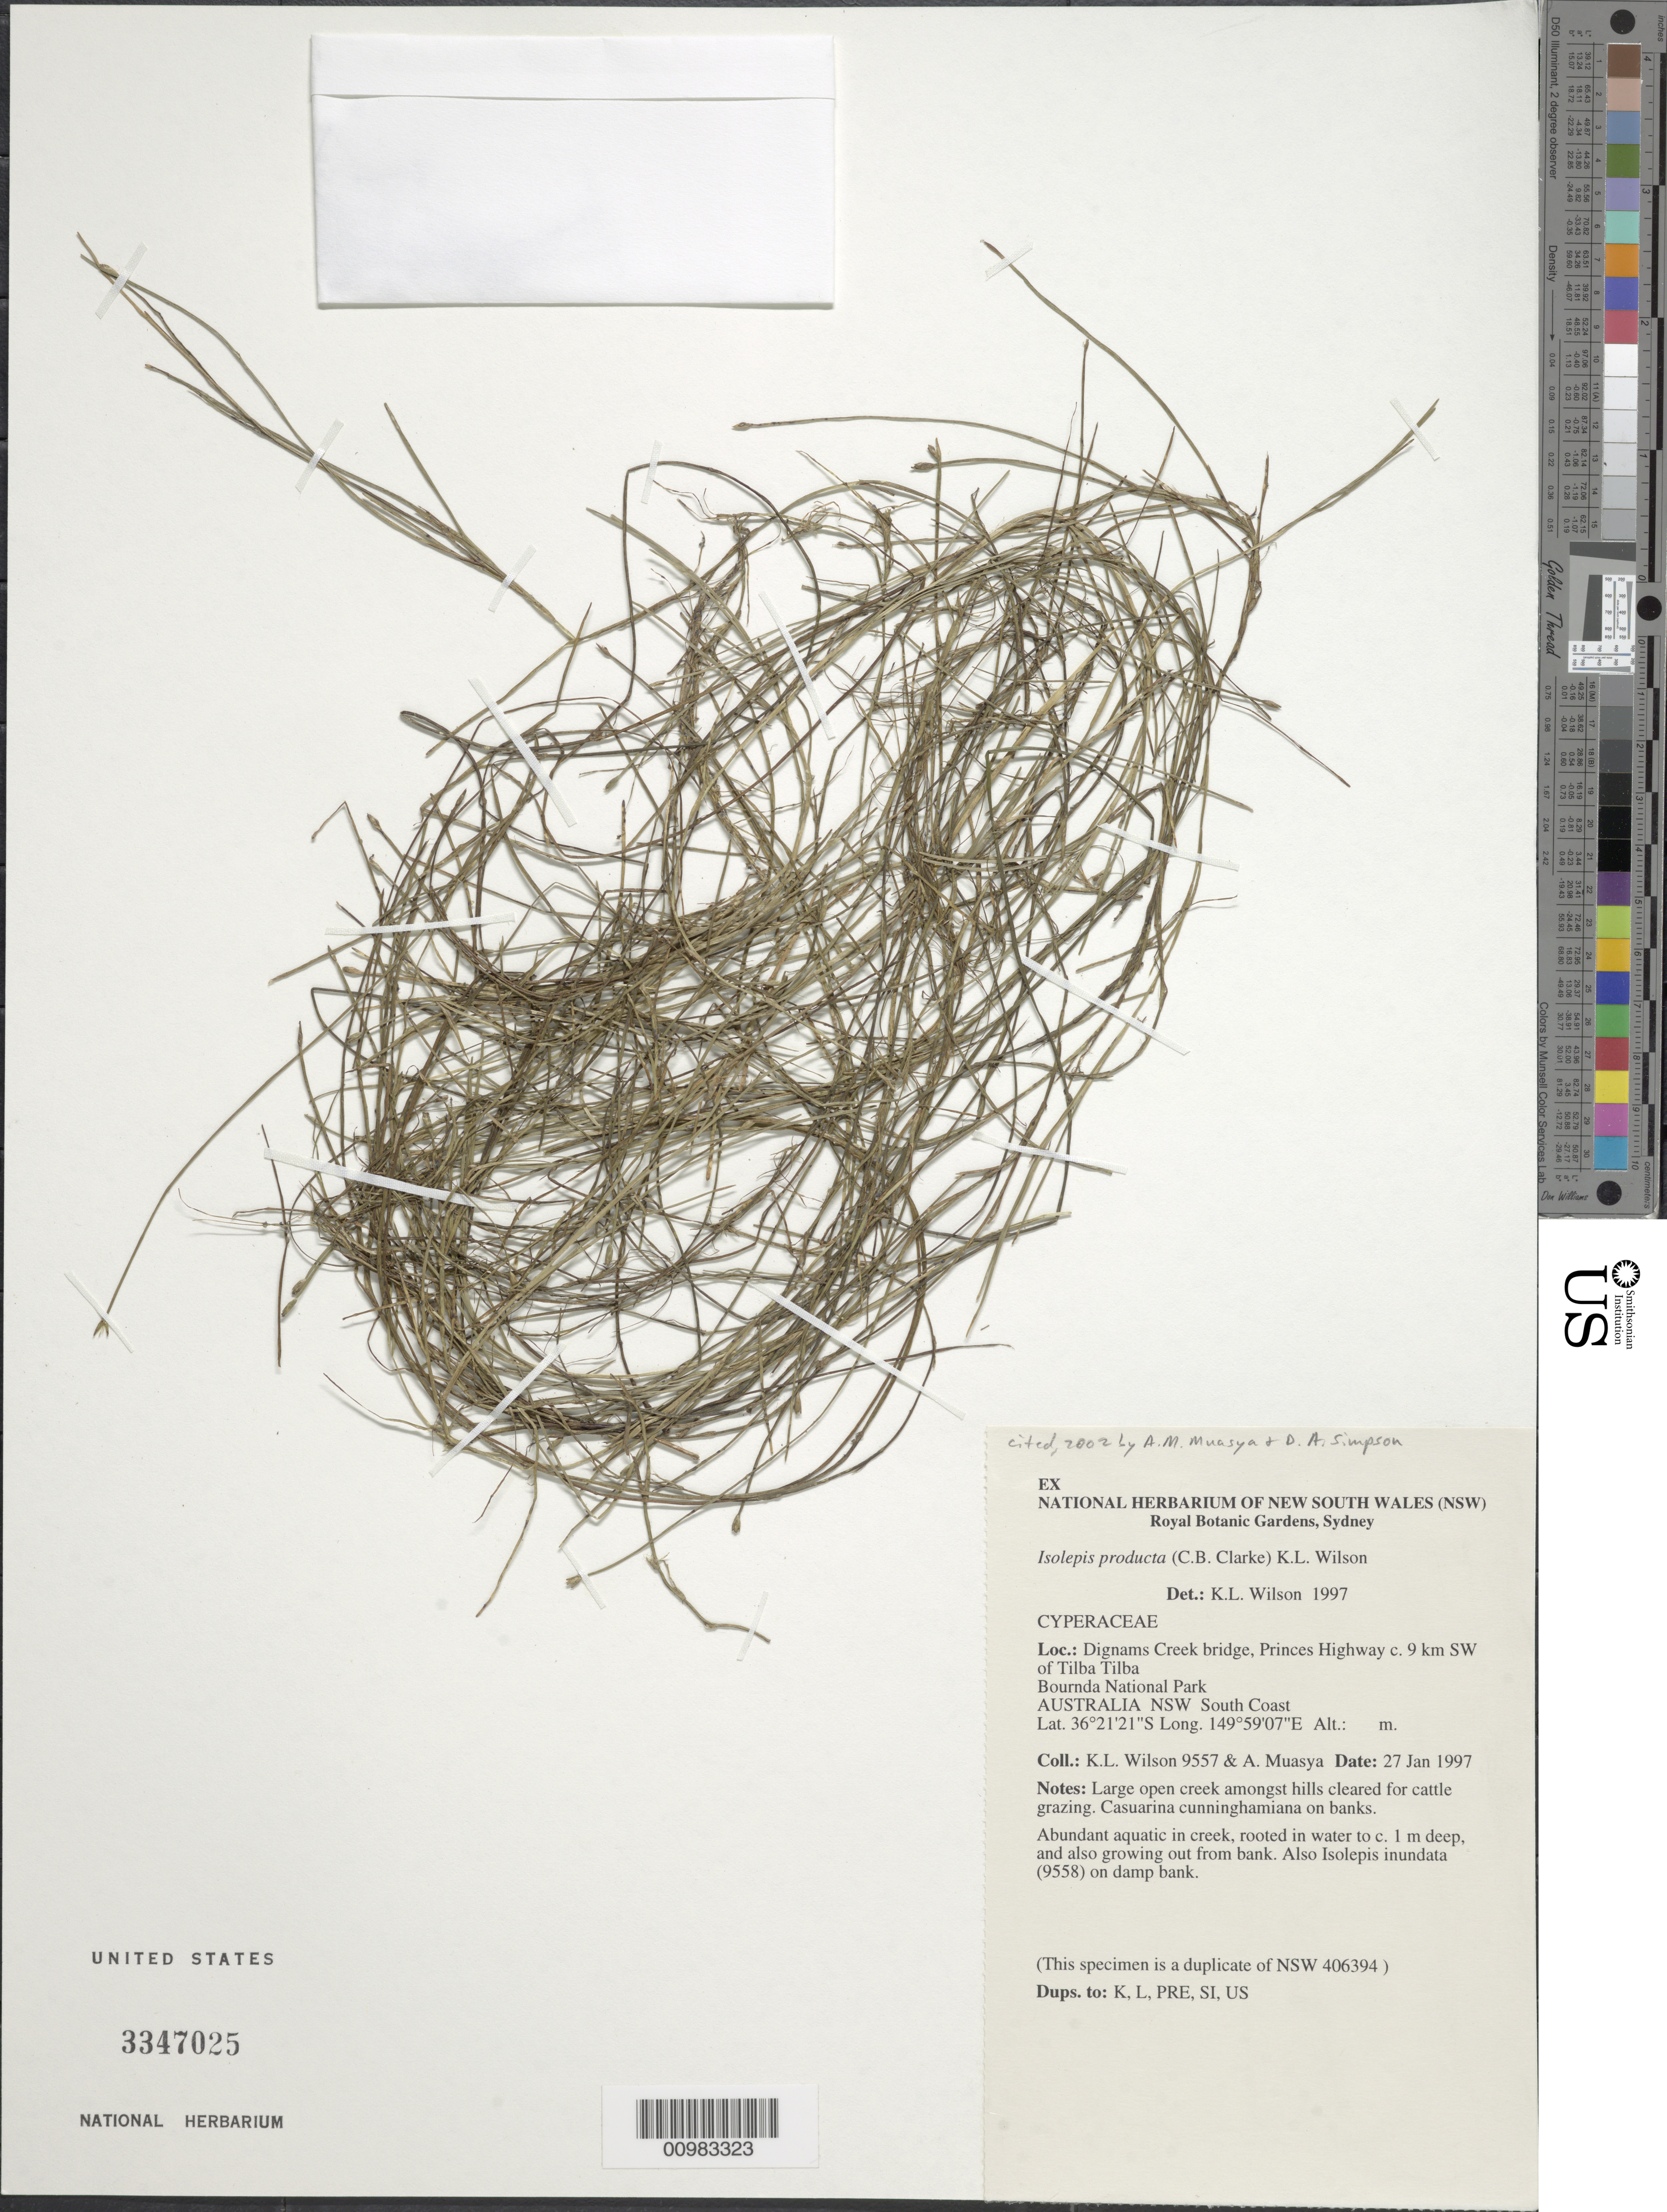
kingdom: Plantae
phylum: Tracheophyta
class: Liliopsida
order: Poales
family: Cyperaceae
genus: Isolepis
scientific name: Isolepis producta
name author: (C.B. Clarke) K.L. Wilson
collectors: A. Muasya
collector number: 9557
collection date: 1997-01-27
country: Australia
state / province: New South Wales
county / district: South Coast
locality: Dignams Creek bridge, Princes Highway c. 9 km SW of Tilba Tilba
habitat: Large open creek amongst hills cleared for cattle grazing. Casuarina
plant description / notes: (record contributed by HISPID)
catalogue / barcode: US 3347025